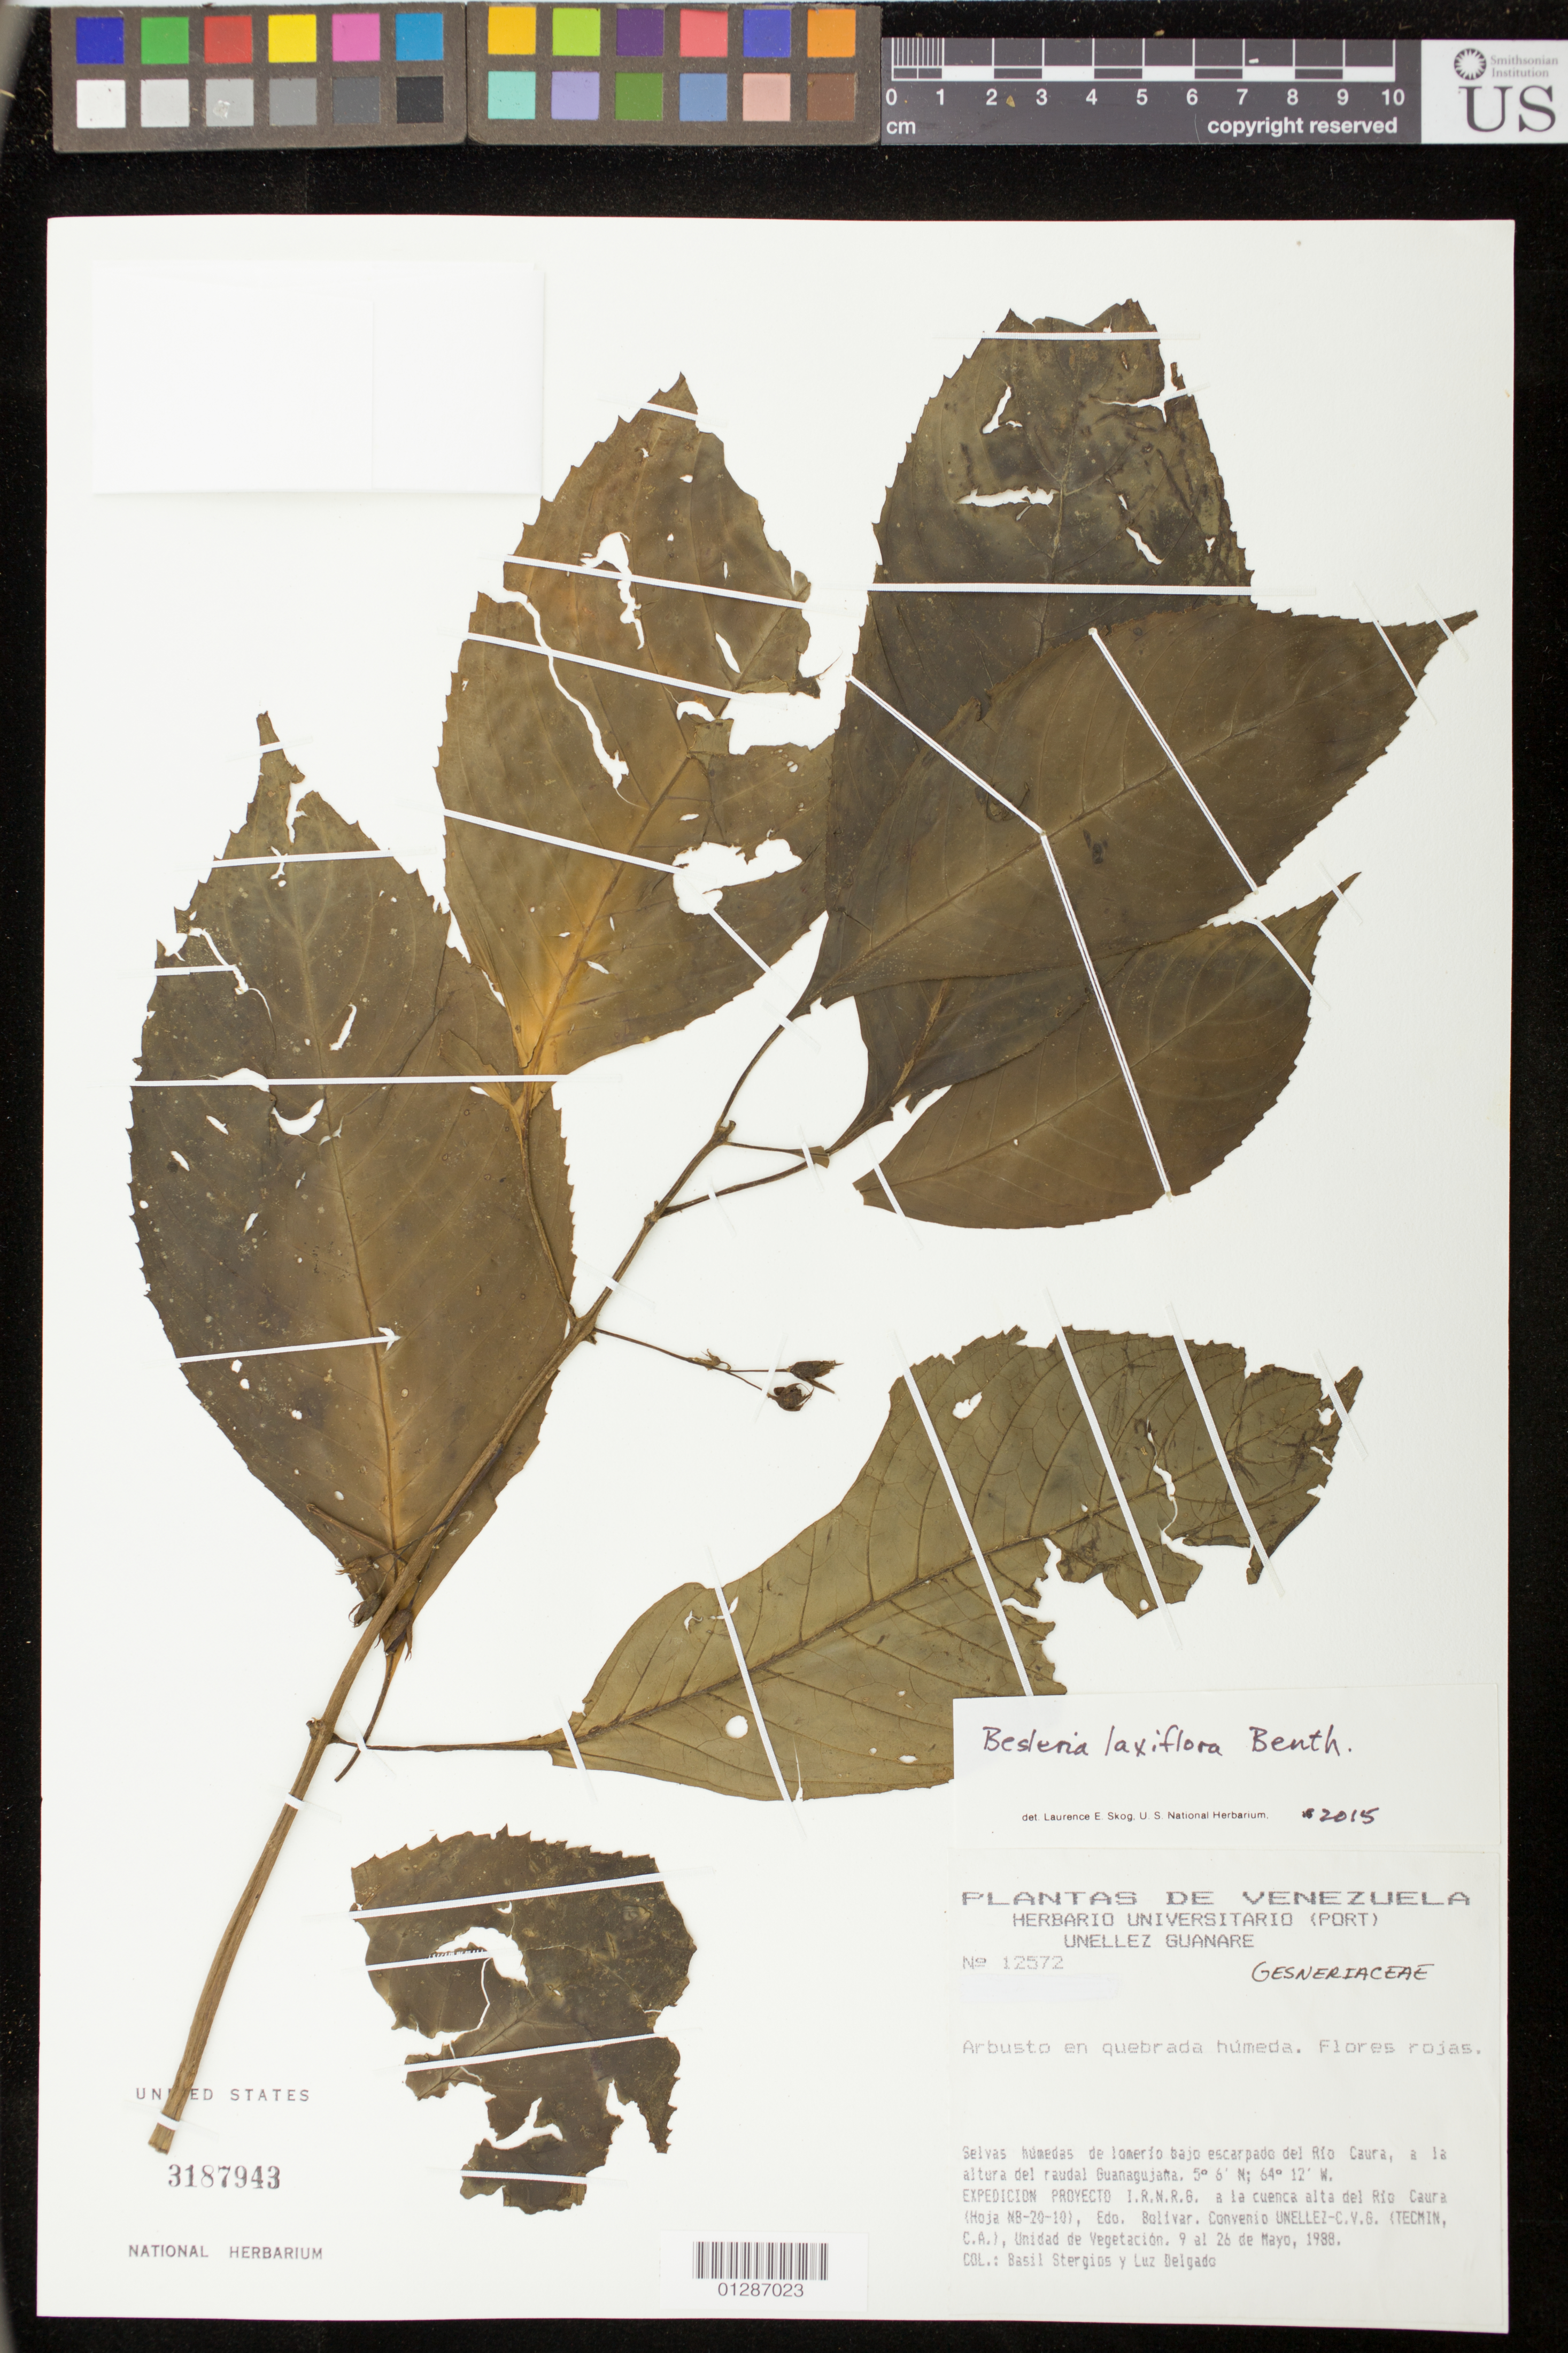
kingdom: Plantae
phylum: Tracheophyta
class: Magnoliopsida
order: Lamiales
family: Gesneriaceae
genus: Besleria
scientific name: Besleria laxiflora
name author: Benth.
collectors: B. G. Stergios & L. Delgado V.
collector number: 12572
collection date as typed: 9-26 May 1988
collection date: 1988-05-09/1988-05-26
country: Venezuela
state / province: Bolívar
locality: Rio Caura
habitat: Shrub.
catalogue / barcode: US 3187943